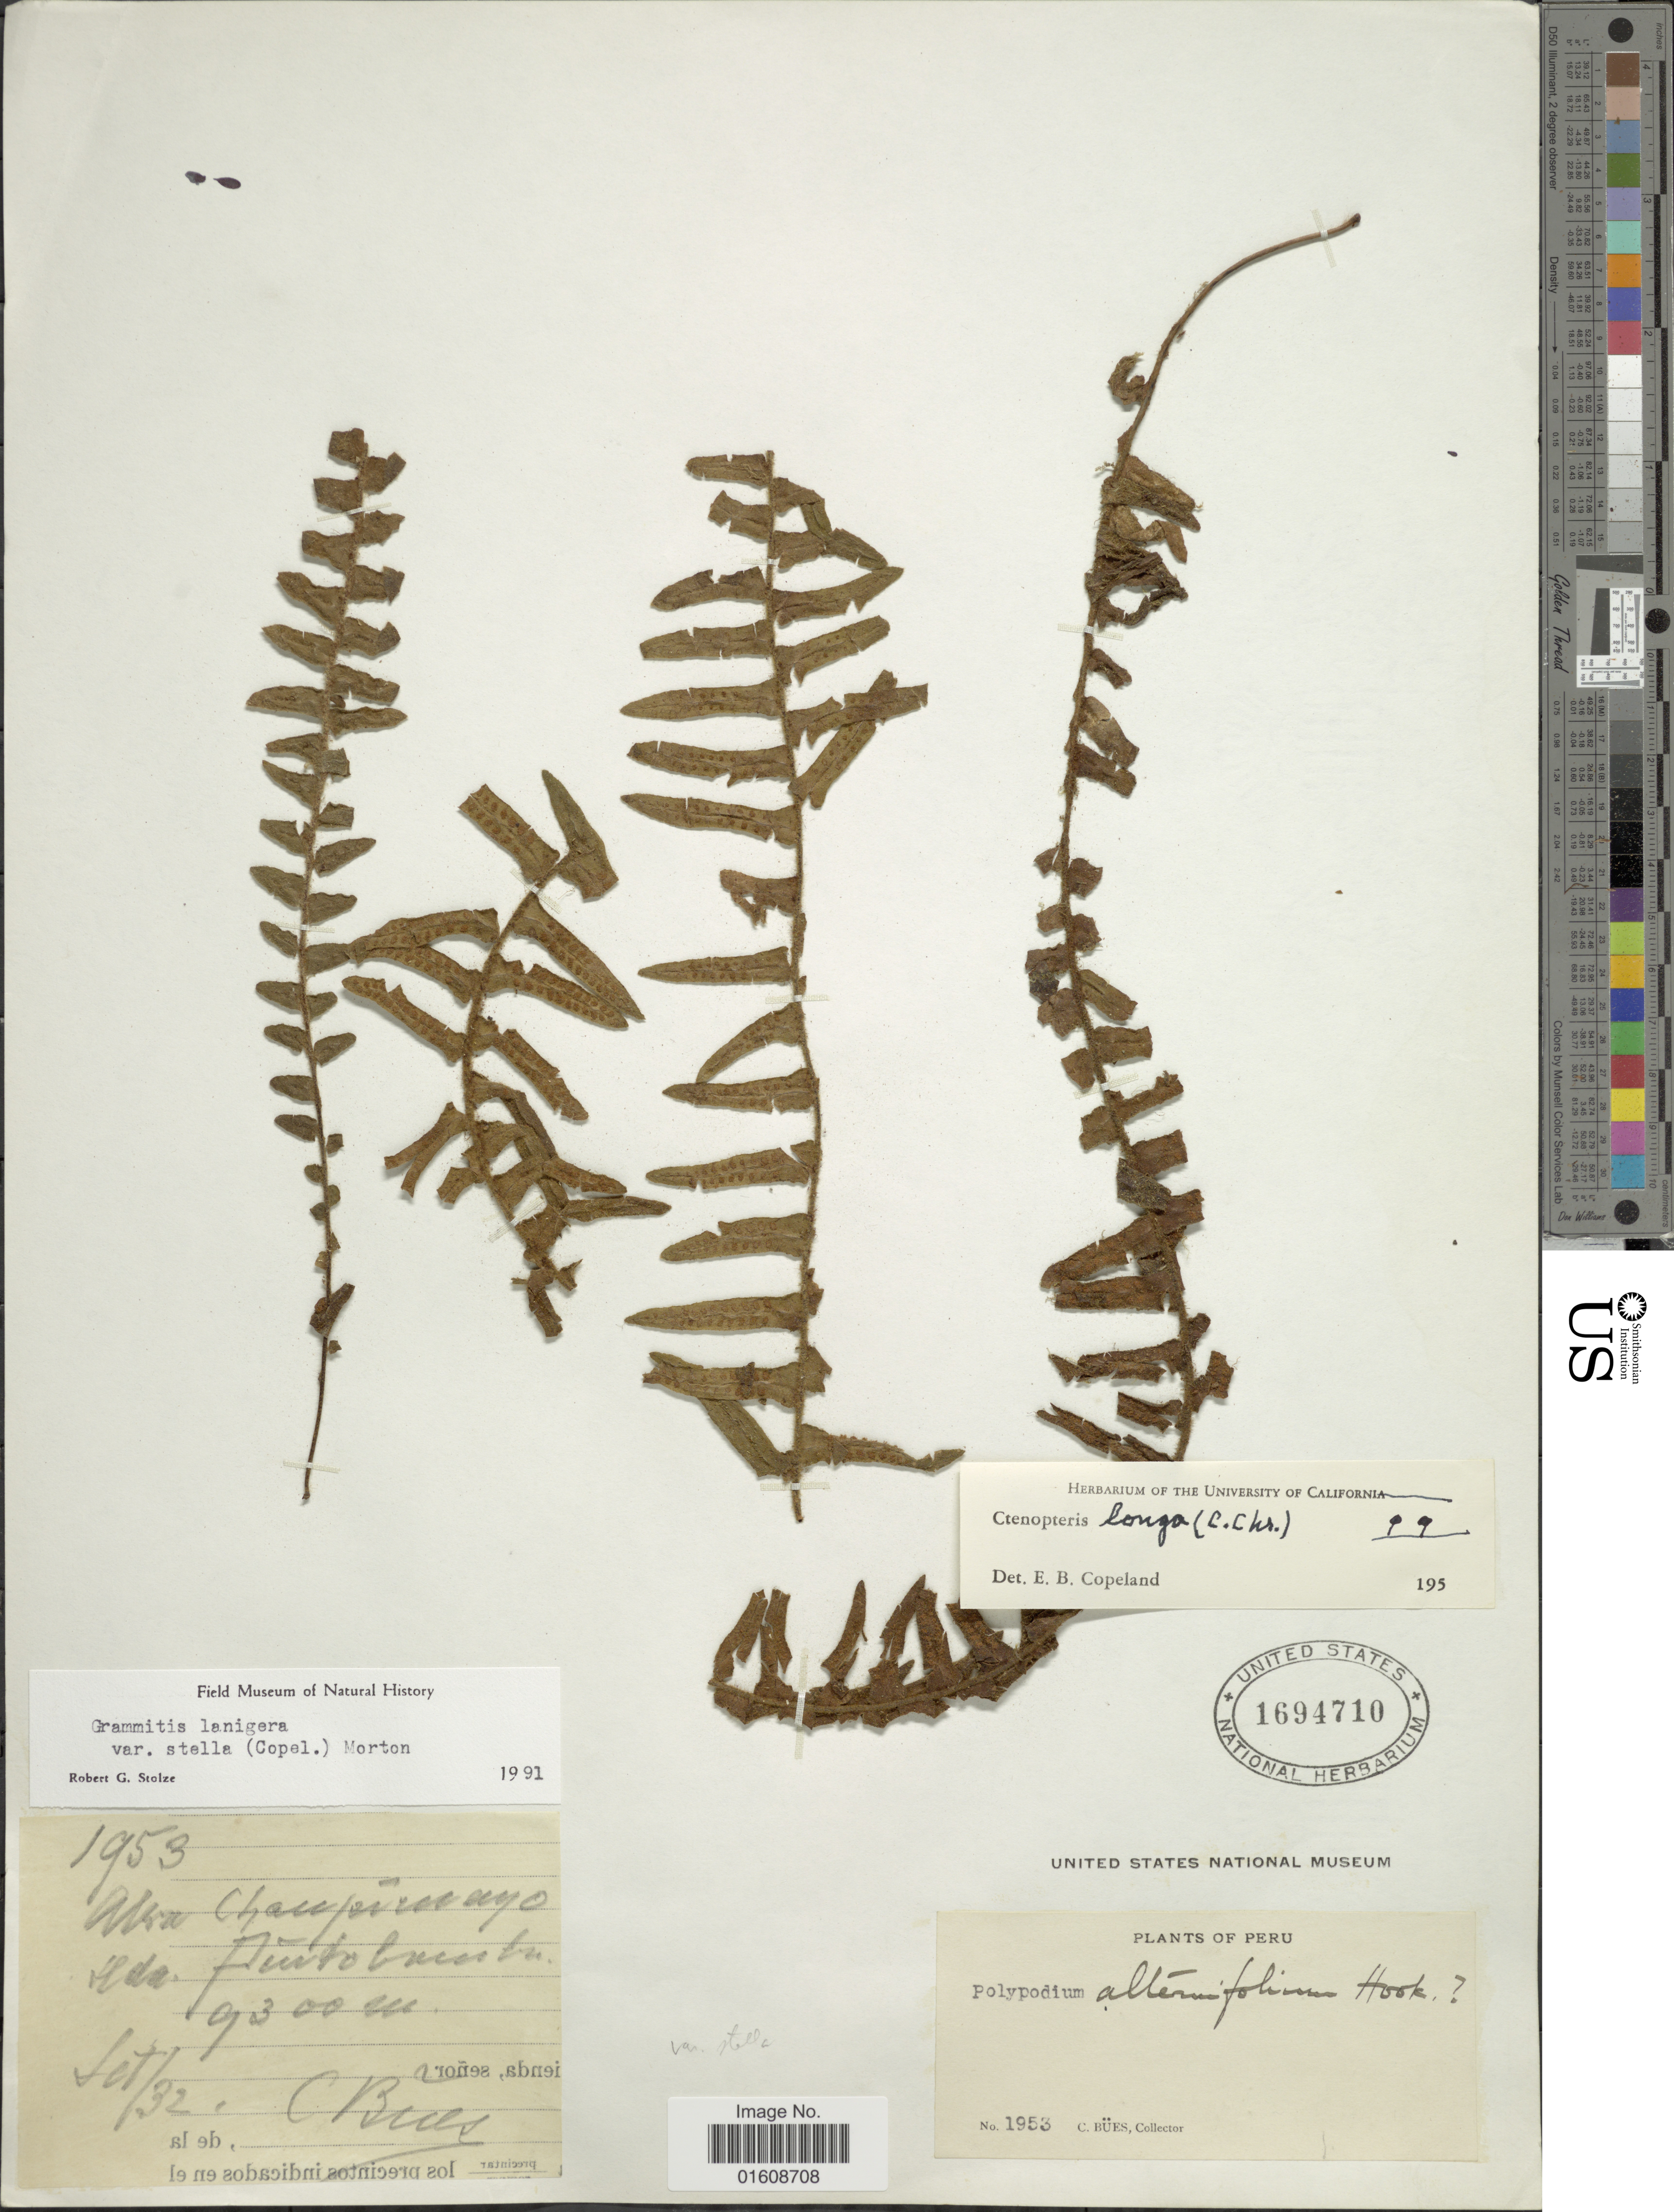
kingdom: Plantae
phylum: Tracheophyta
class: Polypodiopsida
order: Polypodiales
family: Polypodiaceae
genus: Alansmia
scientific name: Alansmia lanigera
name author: (Desv.) Moguel & M. Kessler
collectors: C. Bues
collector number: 1953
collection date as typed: Transcribed d/m/y: /10/32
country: Peru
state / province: Cusco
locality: Alta Chaupimayo. H-da Pintobamba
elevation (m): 9300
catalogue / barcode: US 1694710